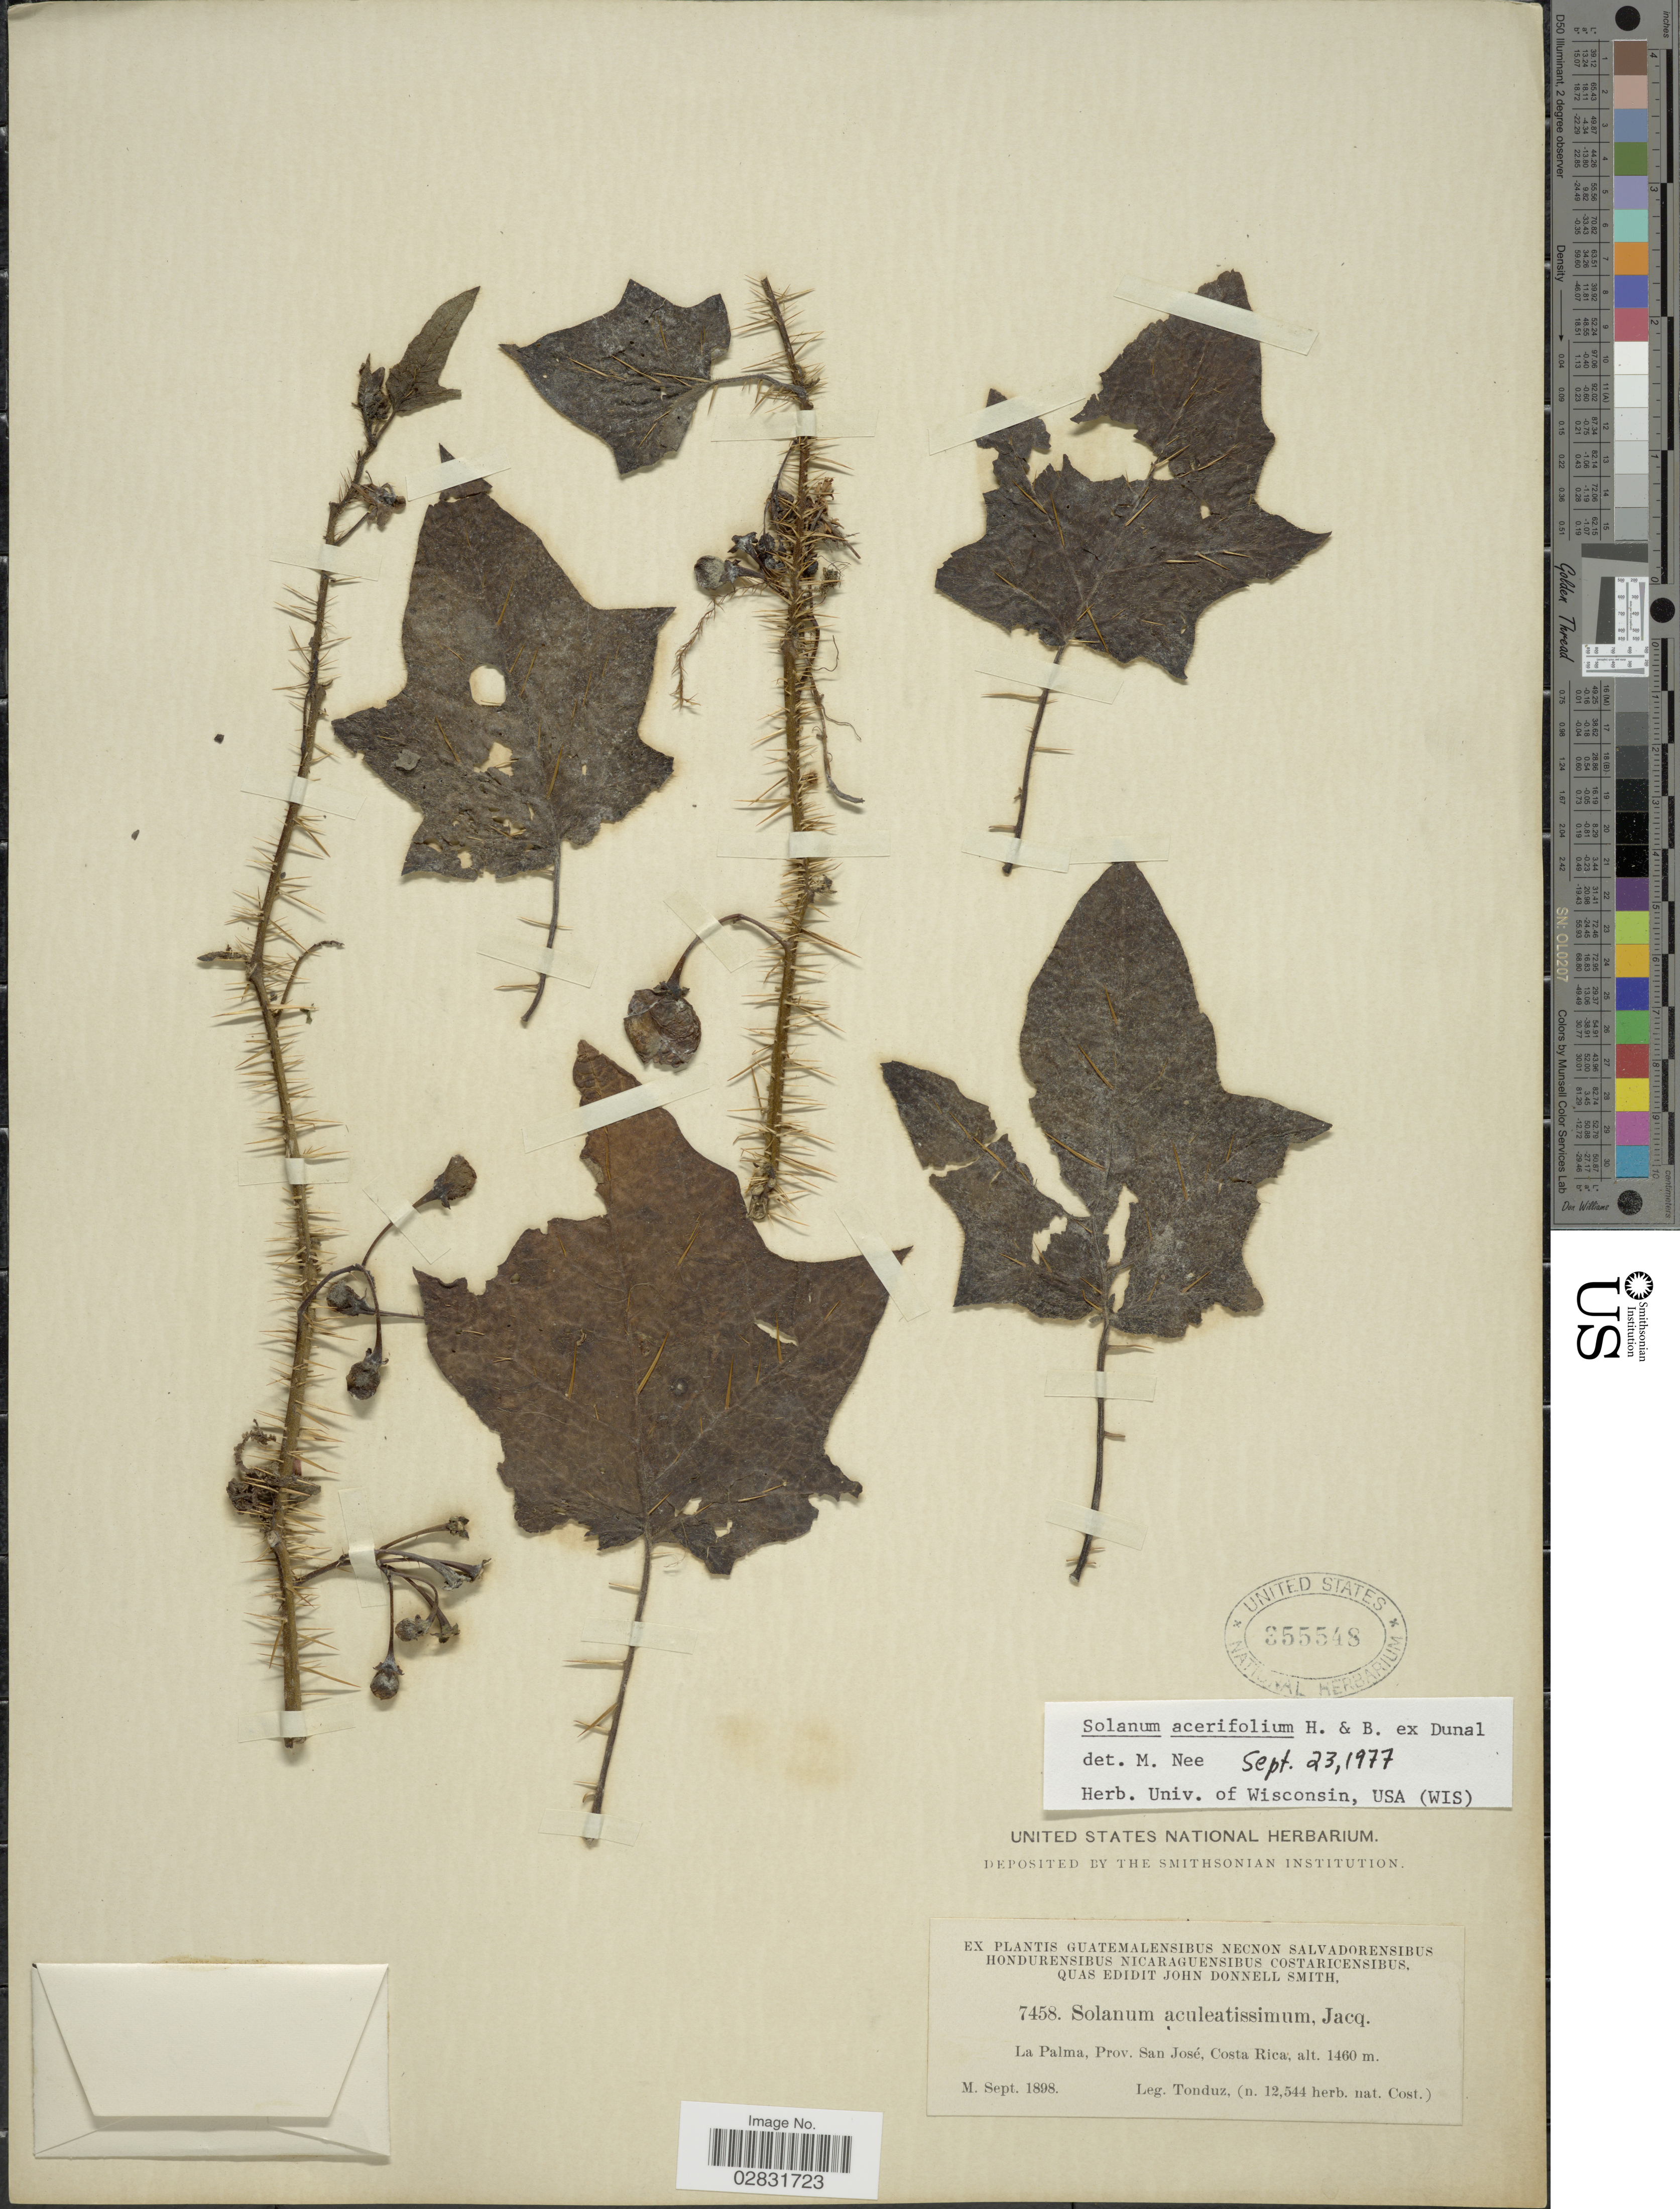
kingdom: Plantae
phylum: Tracheophyta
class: Magnoliopsida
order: Solanales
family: Solanaceae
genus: Solanum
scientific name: Solanum acerifolium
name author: Humb. & Bonpl. ex Dunal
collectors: Tonduz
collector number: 7458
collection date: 1898-09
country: Costa Rica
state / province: San José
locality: La Palma.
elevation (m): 1460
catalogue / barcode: US 355548